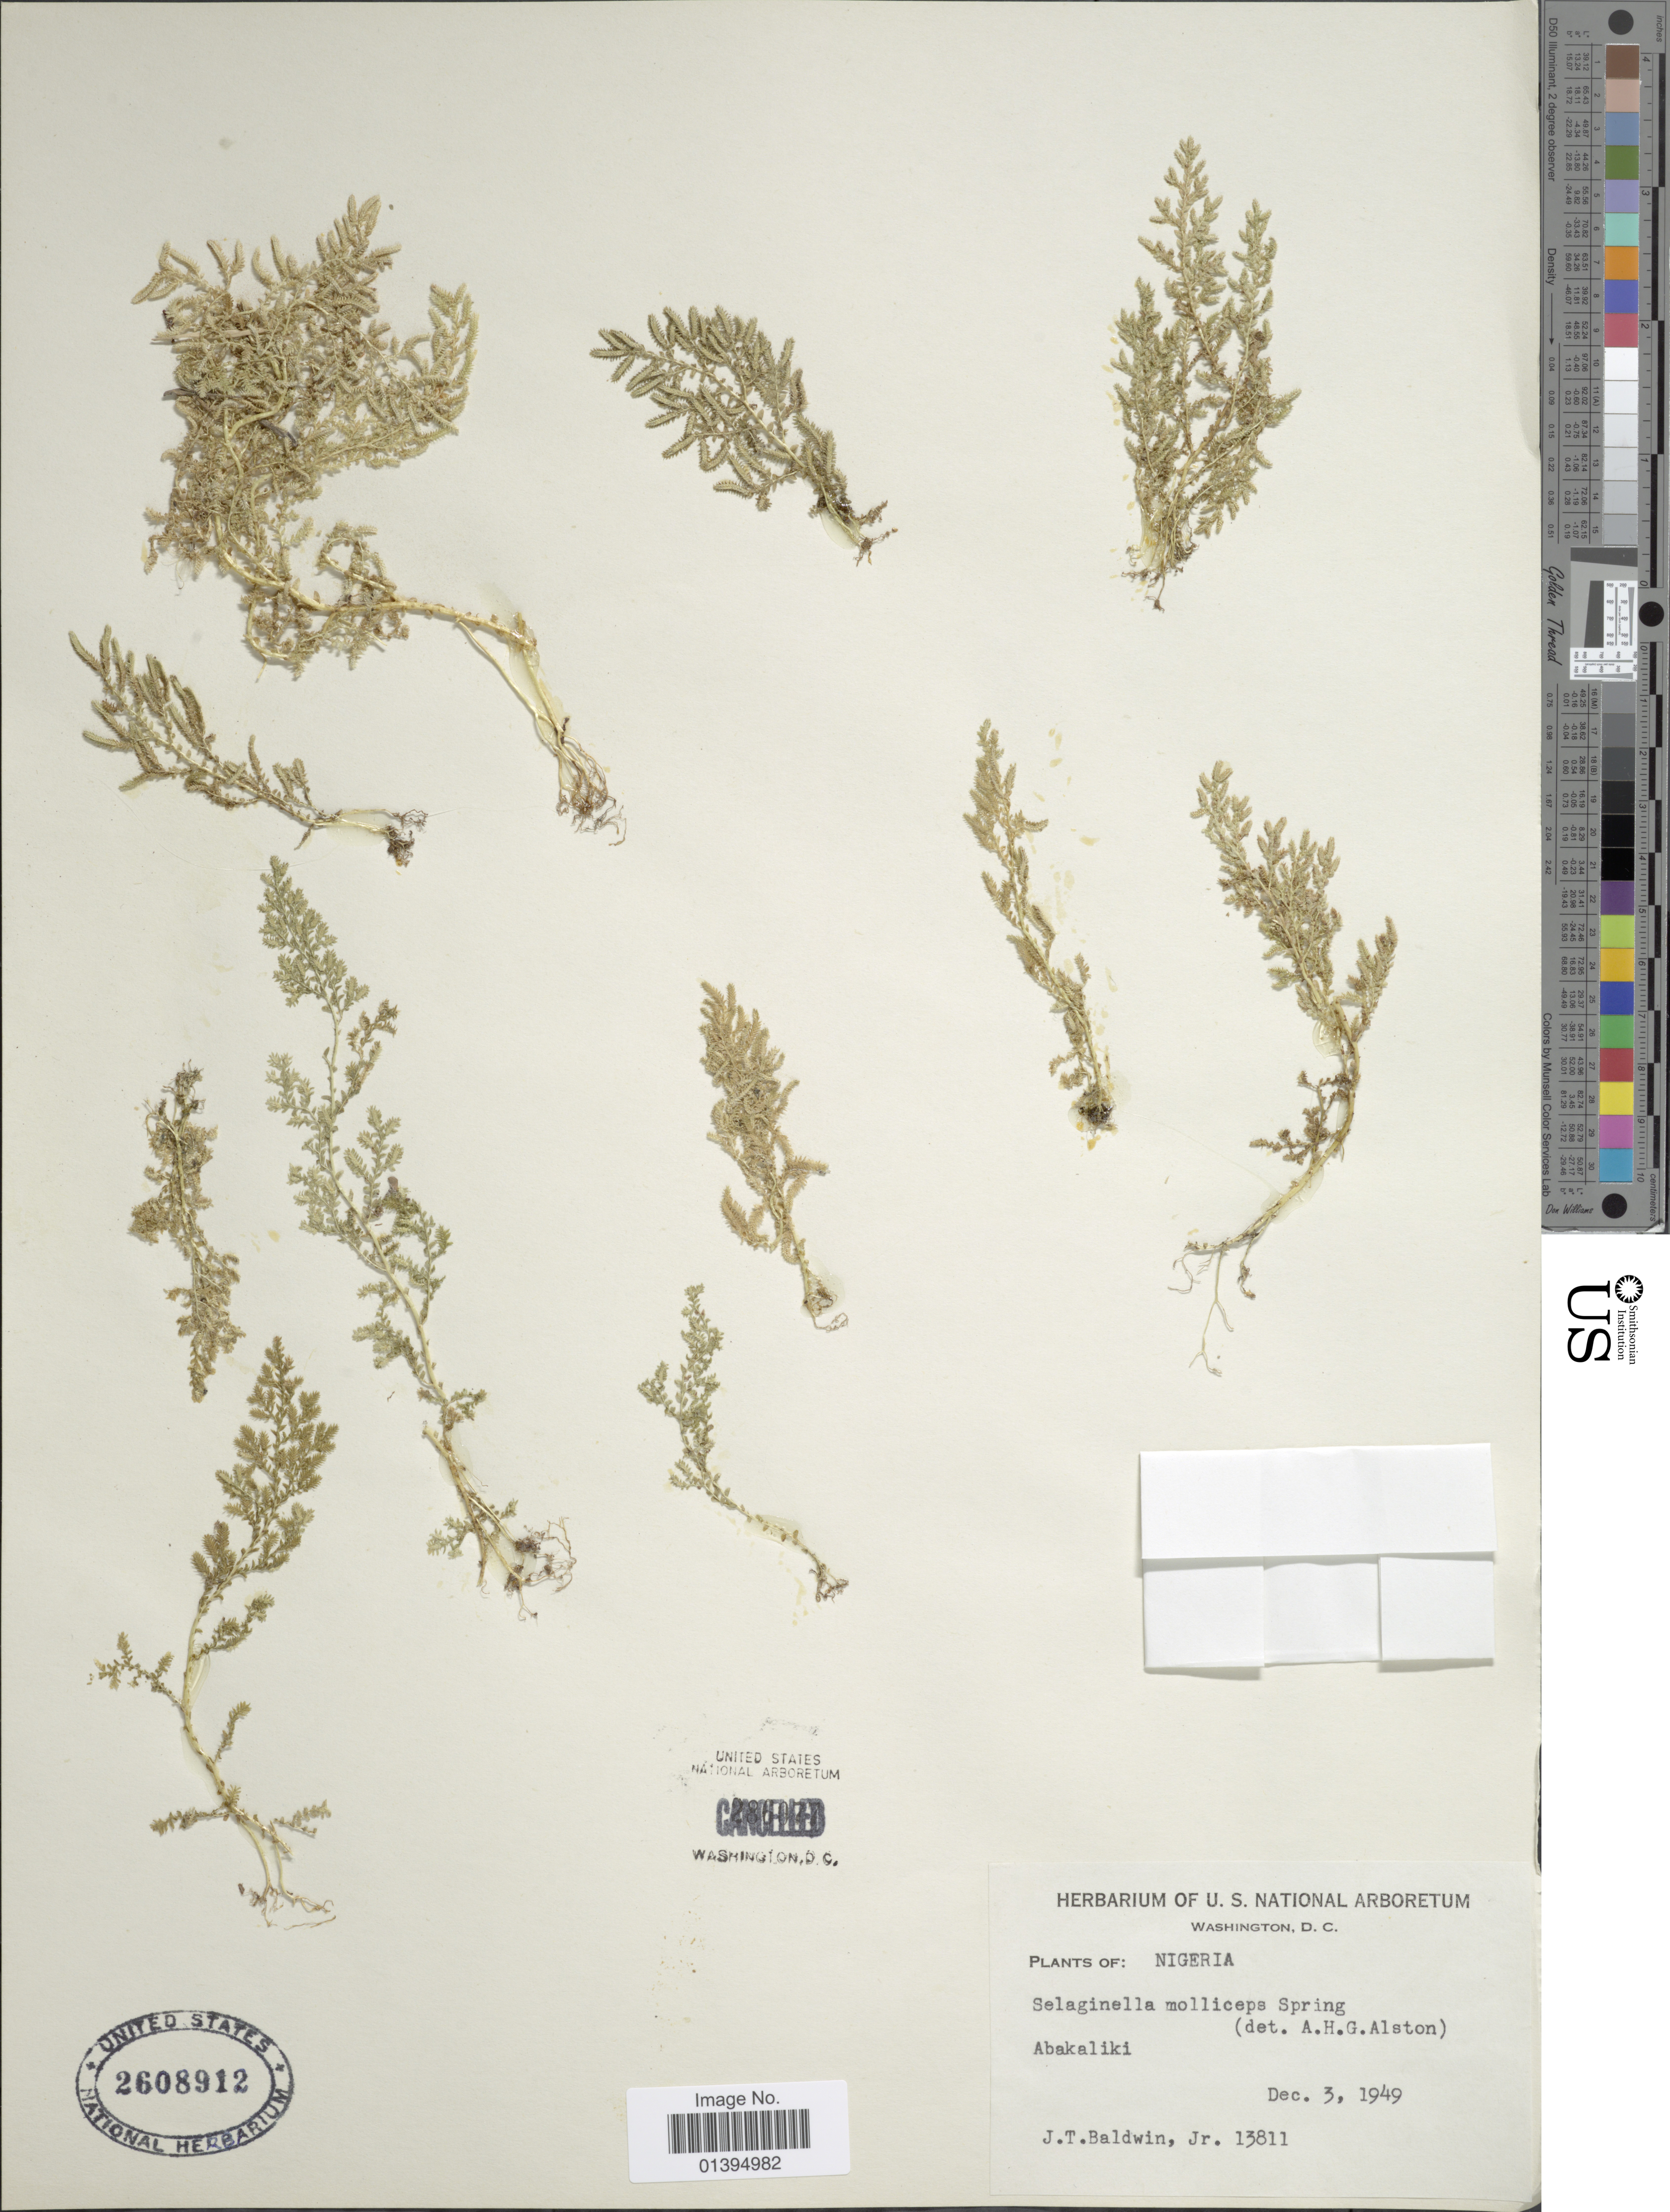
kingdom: Plantae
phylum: Tracheophyta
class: Lycopodiopsida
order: Selaginellales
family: Selaginellaceae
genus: Selaginella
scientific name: Selaginella molliceps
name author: Spring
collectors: J. T. Baldwin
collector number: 13811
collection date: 1949-12-03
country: Nigeria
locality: Abakaliki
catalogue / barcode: US 2608912